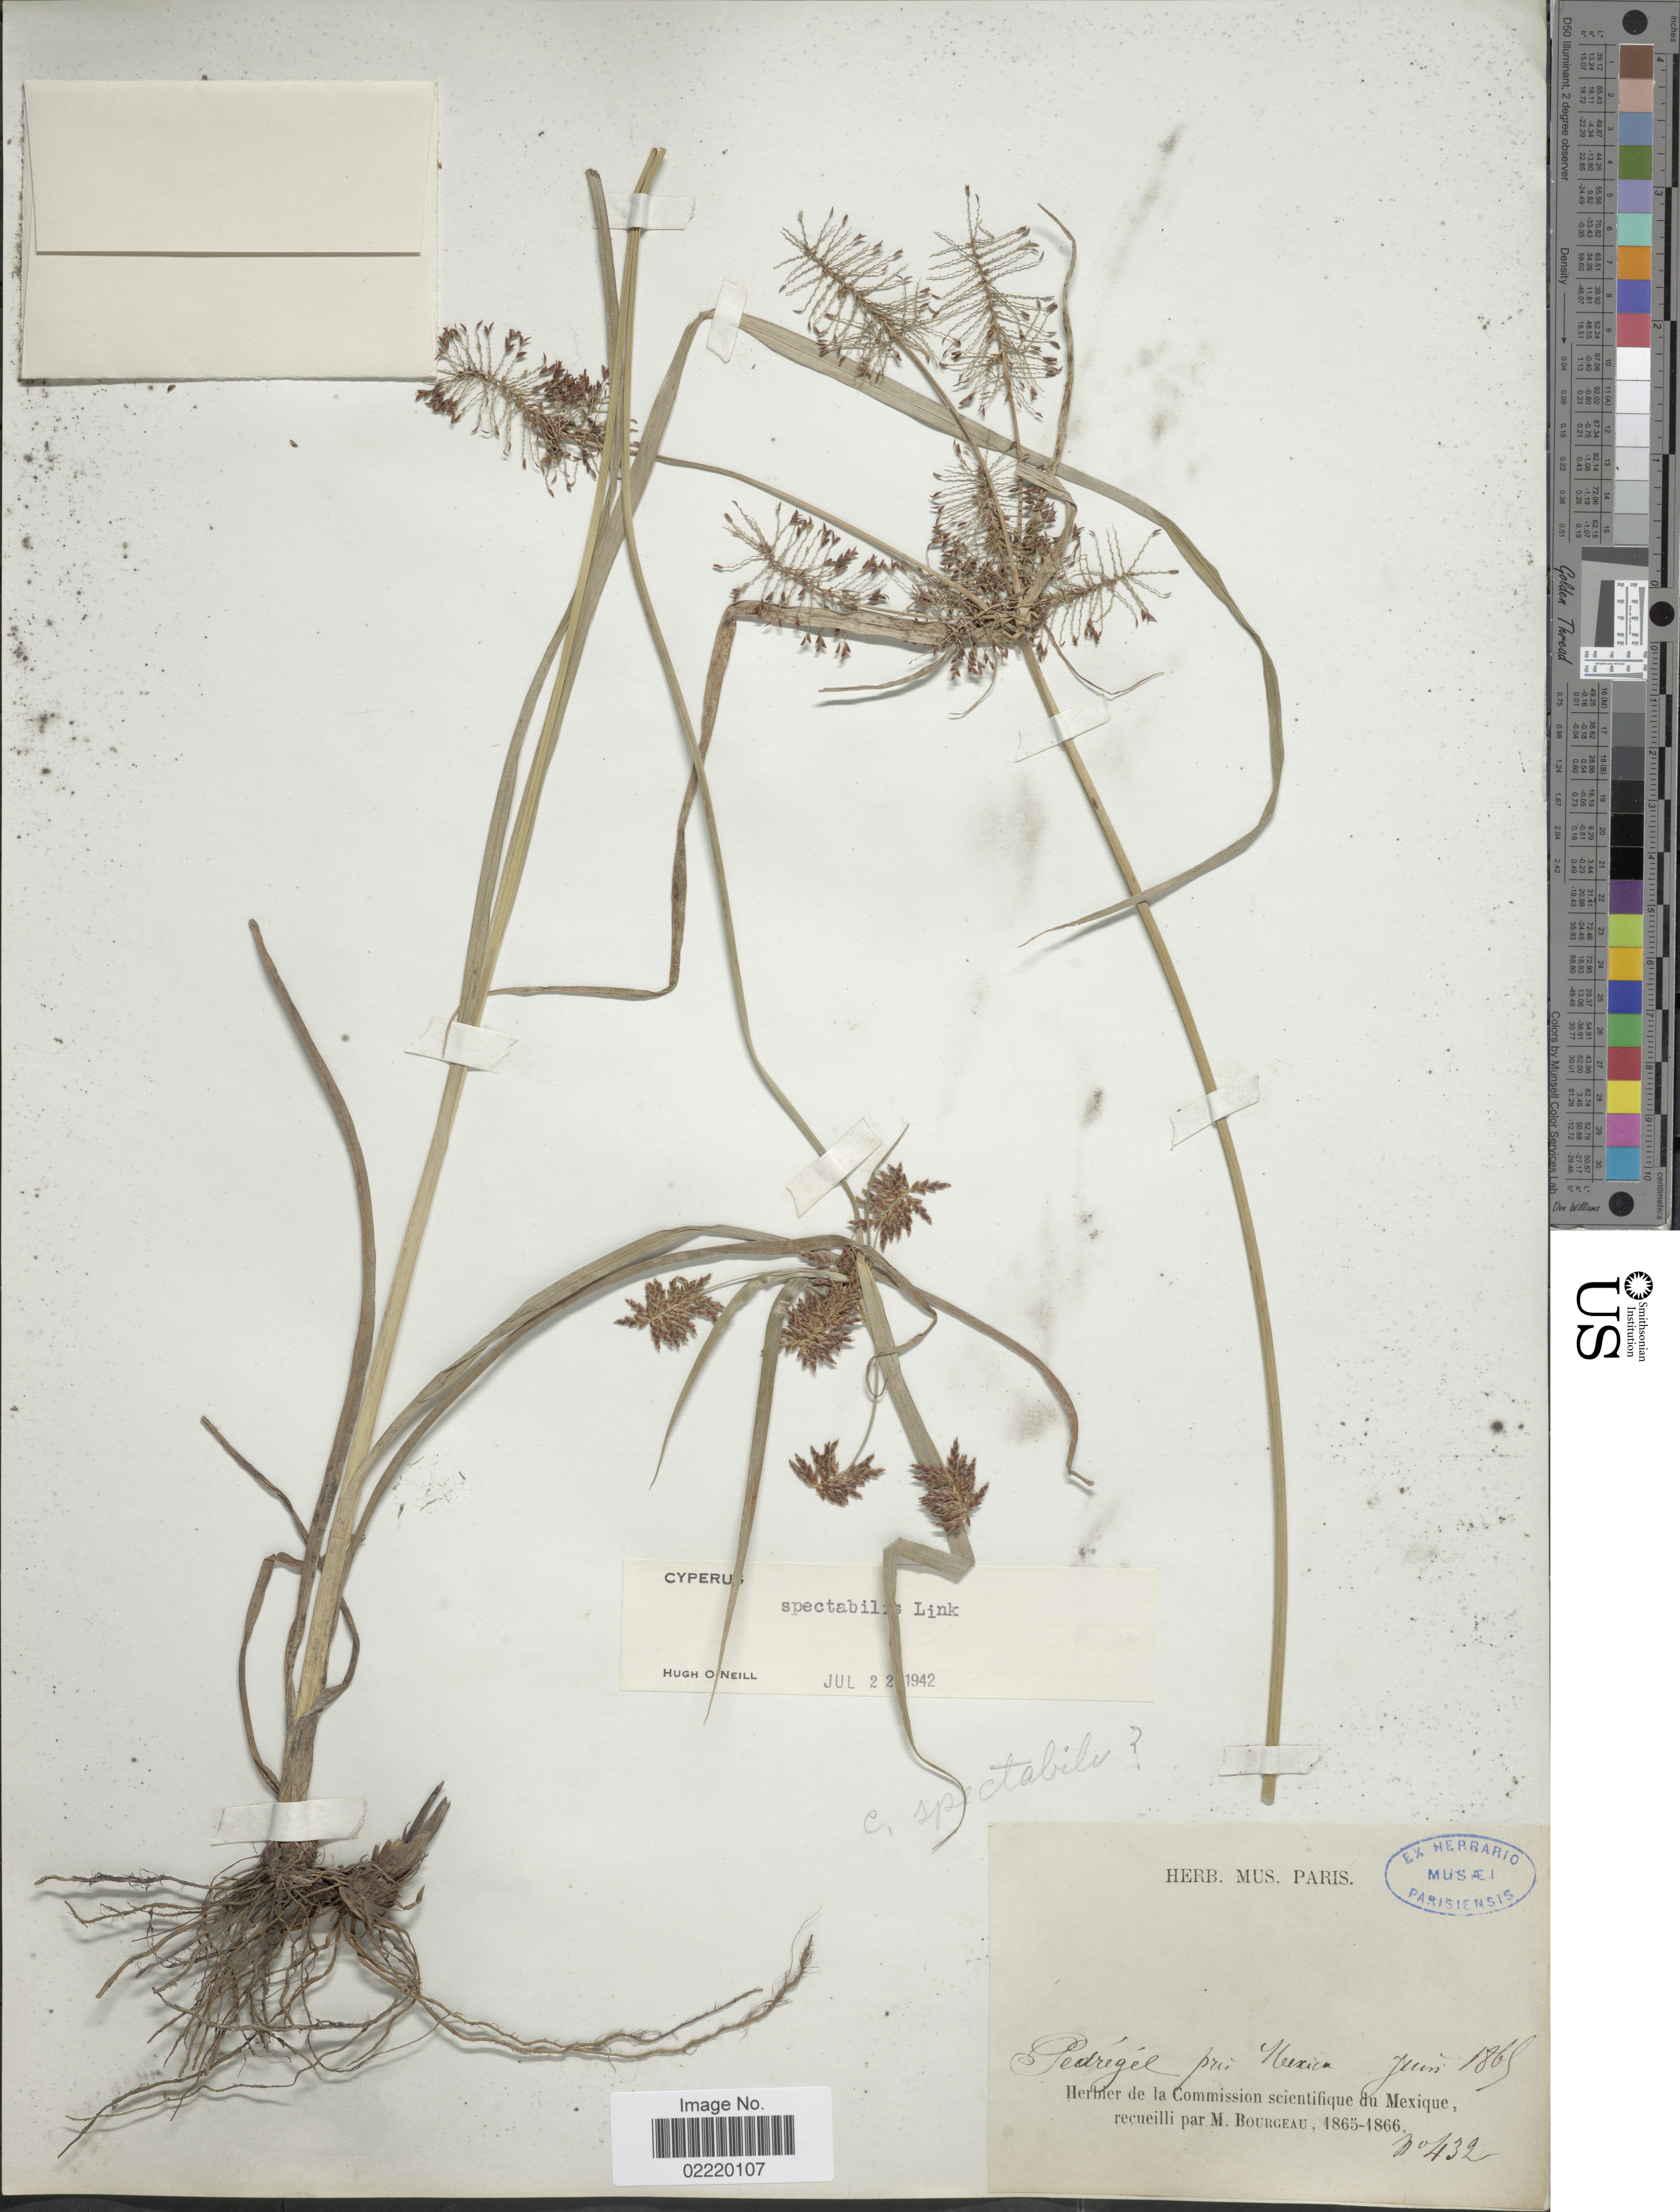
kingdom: Plantae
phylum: Tracheophyta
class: Liliopsida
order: Poales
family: Cyperaceae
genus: Cyperus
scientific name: Cyperus spectabilis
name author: Link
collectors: M. Bourgeau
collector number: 432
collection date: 1865-06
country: Mexico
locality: Pedregal pres Mexico.